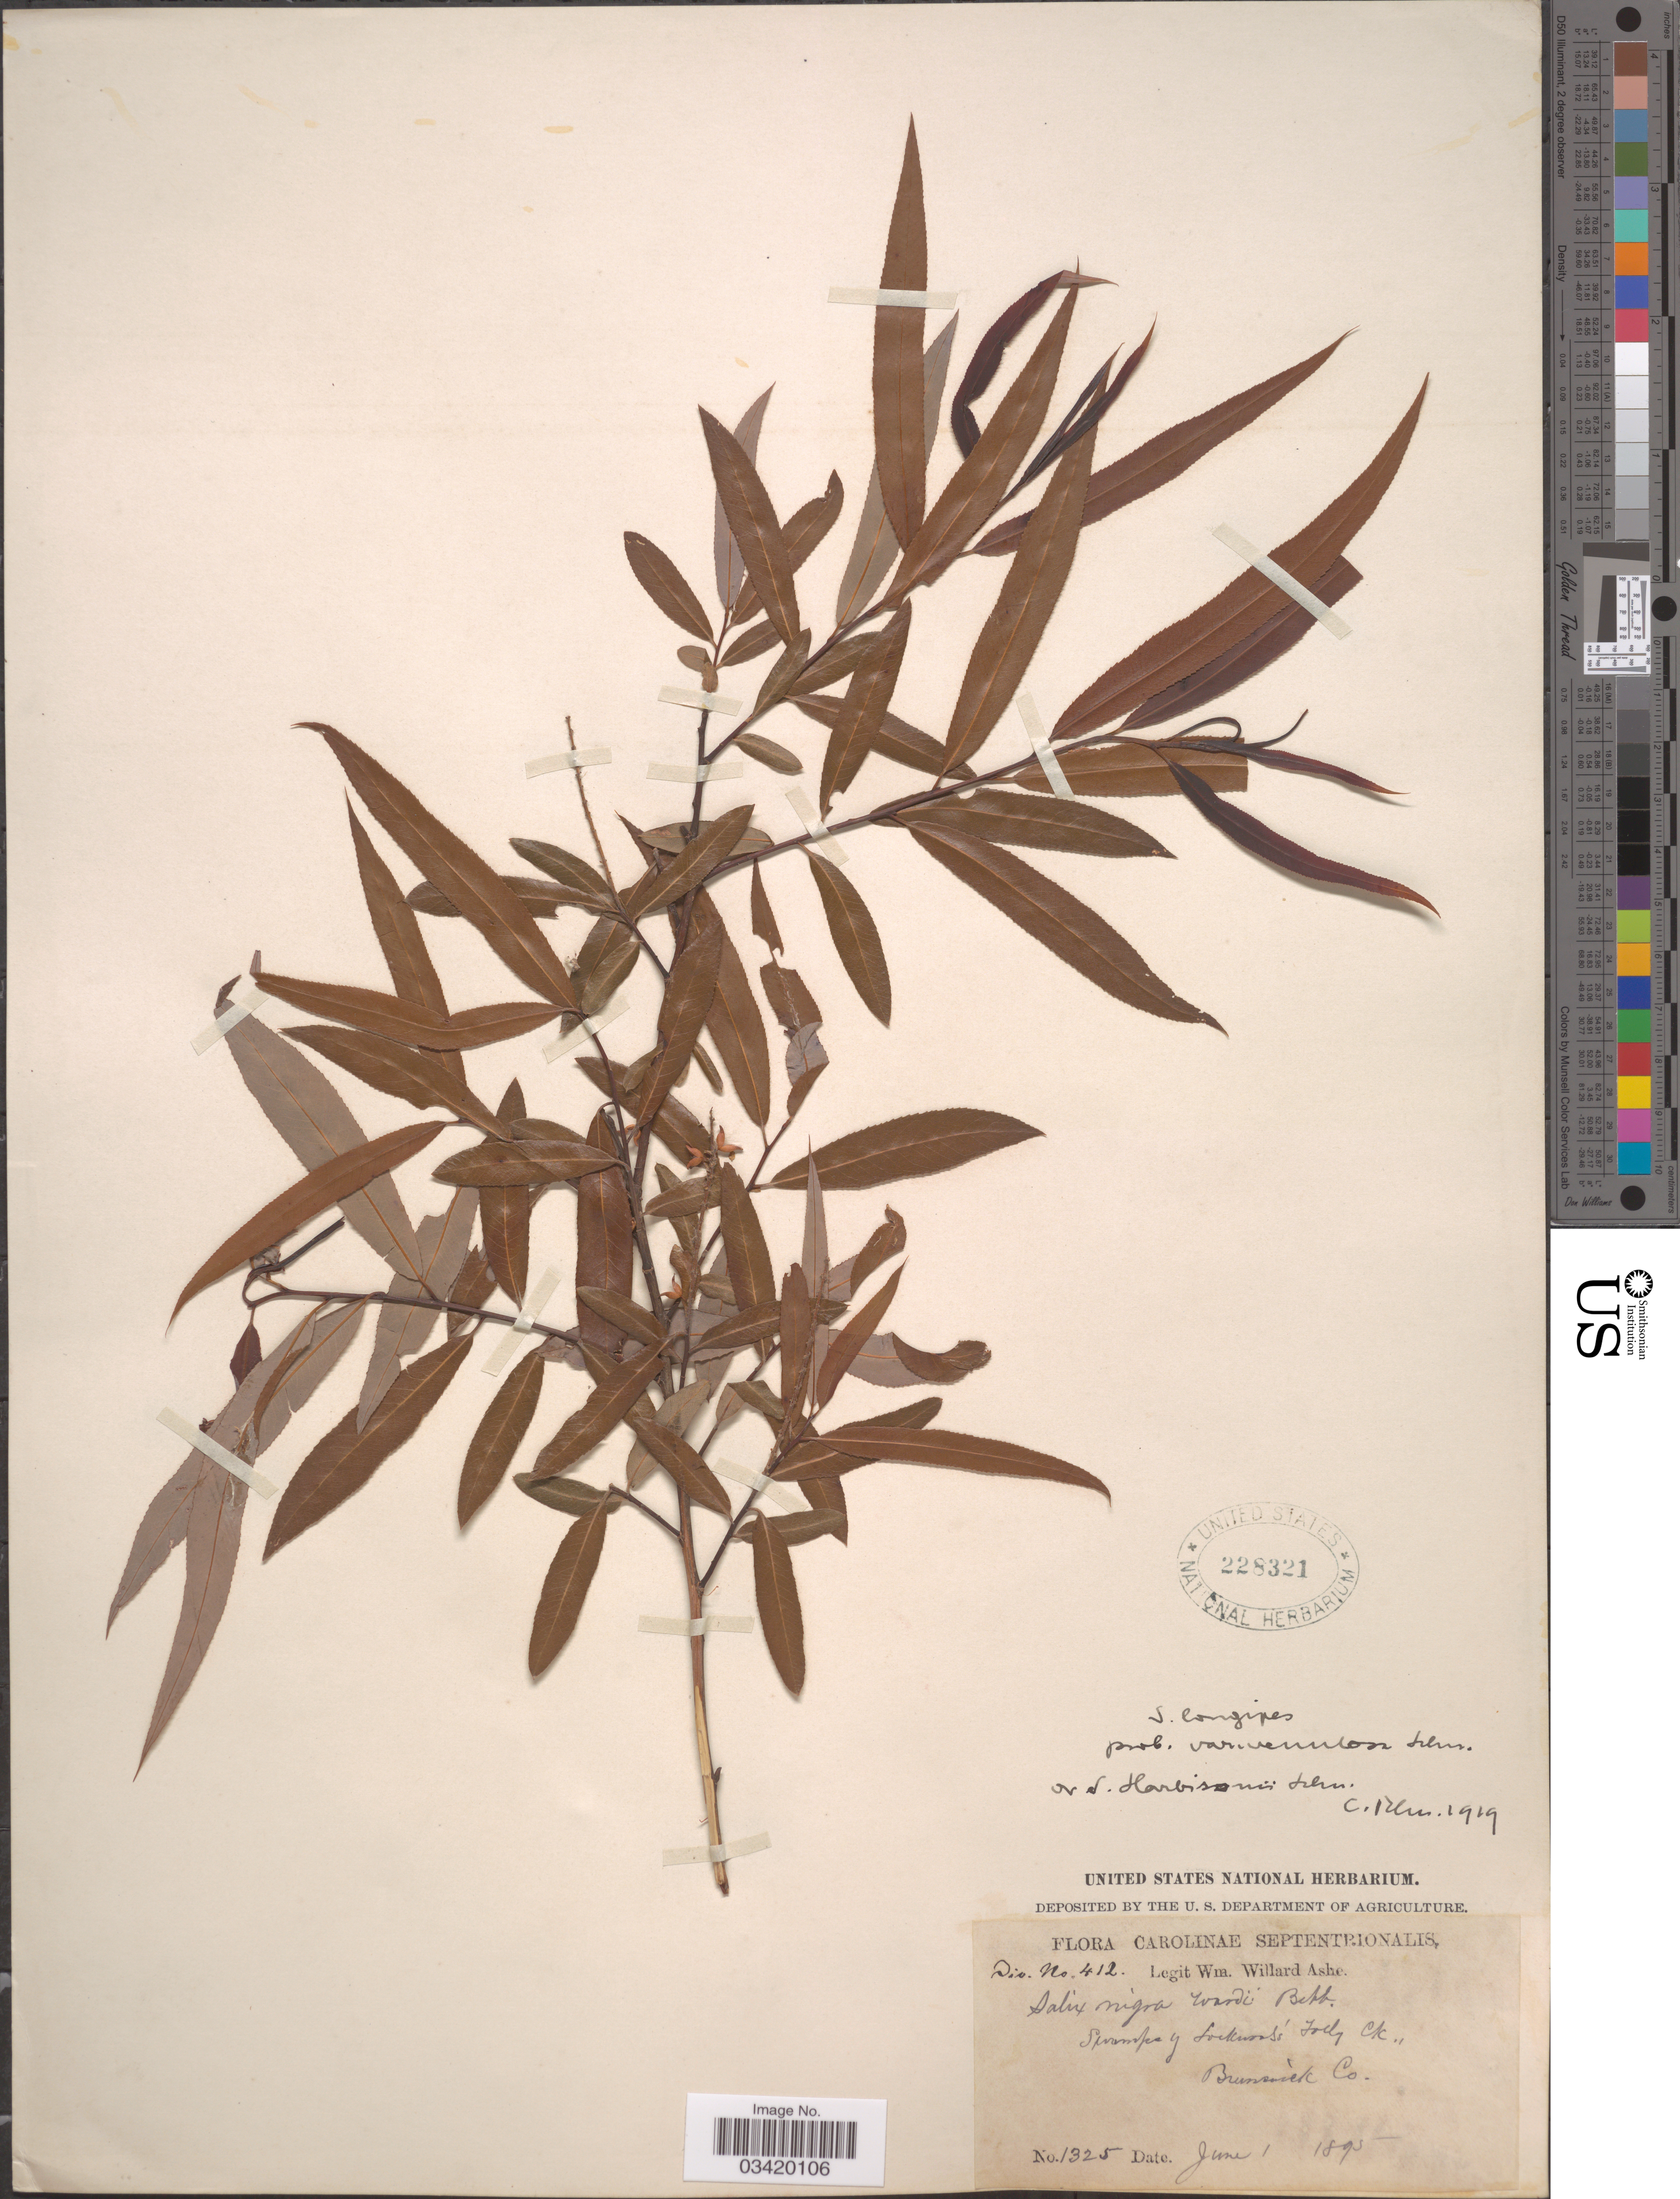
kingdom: Plantae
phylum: Tracheophyta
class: Magnoliopsida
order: Malpighiales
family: Salicaceae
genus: Salix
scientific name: Salix caroliniana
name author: Michx.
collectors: W. W. Ashe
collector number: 1325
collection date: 1895-06-01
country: United States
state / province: North Carolina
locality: Carolinae Septentrionalis. Swamps of Lockwood's Folly Ck., Brunswick Co.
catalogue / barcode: US 228321